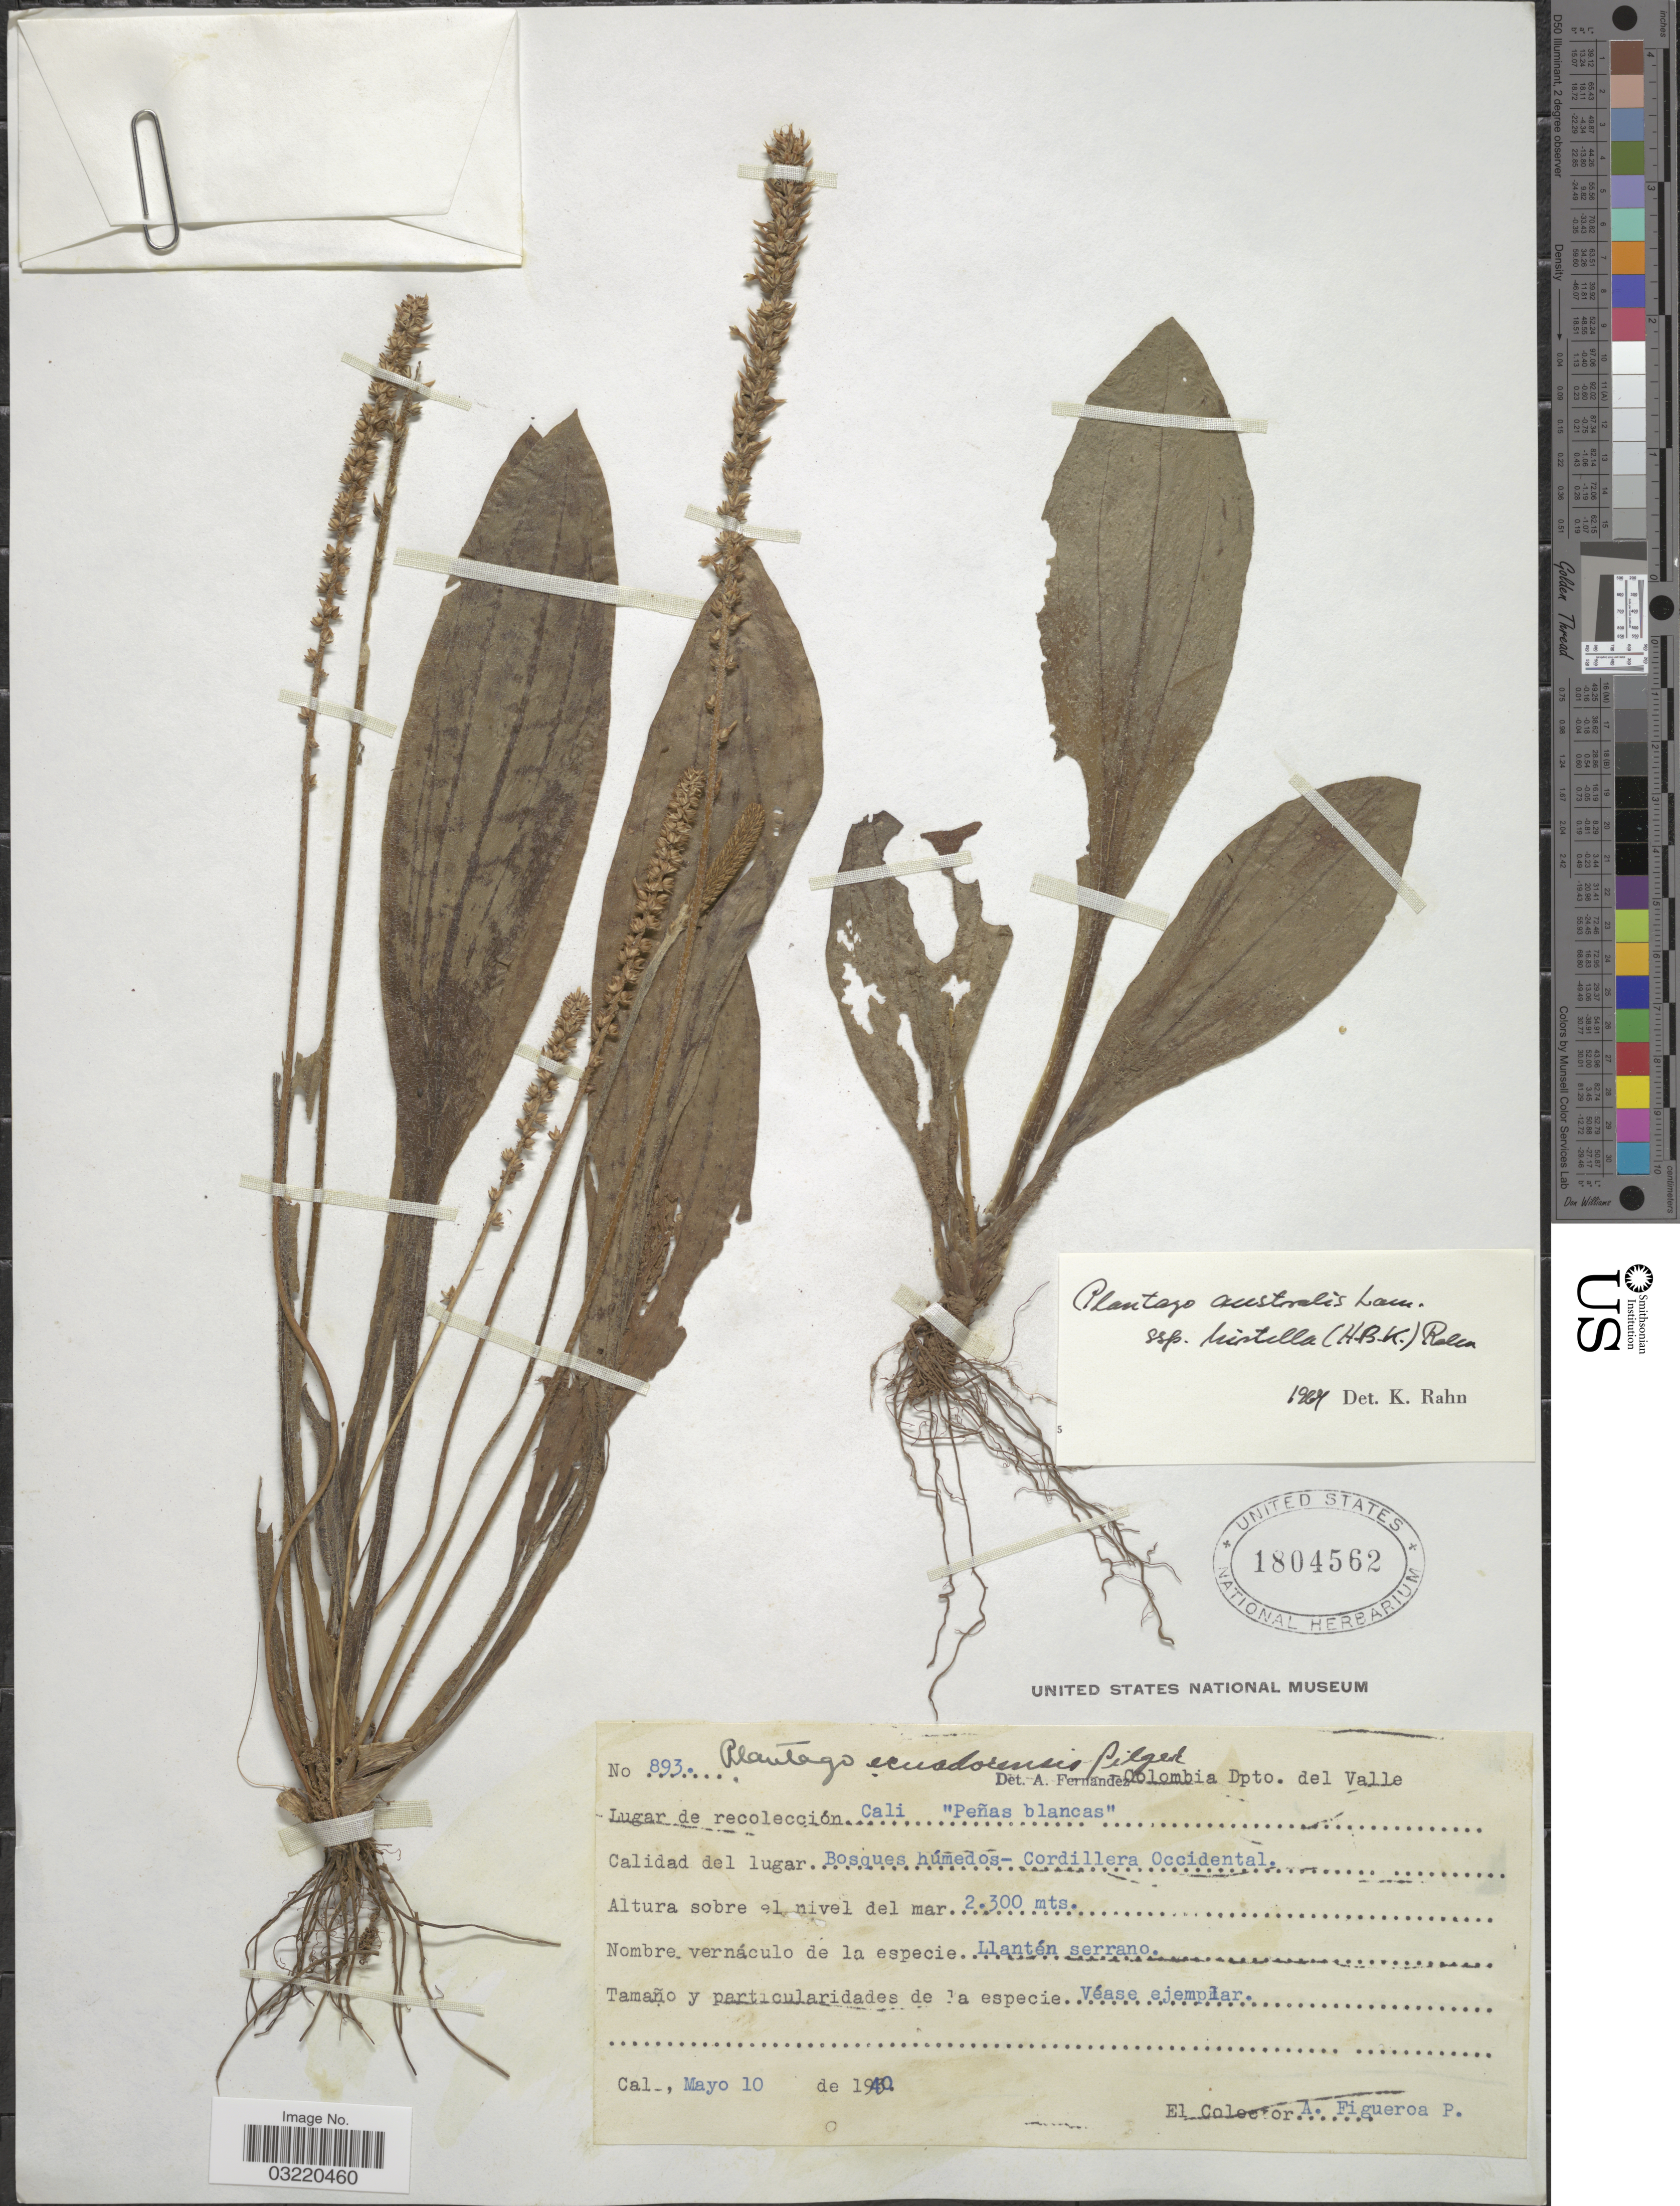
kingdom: Plantae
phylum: Tracheophyta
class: Magnoliopsida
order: Lamiales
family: Plantaginaceae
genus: Plantago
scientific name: Plantago australis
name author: Lam.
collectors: A. Figueroa-Potes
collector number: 893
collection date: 1940-05-10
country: Colombia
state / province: Valle del Cauca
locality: Dpto. del Valle. Cali "Peñas blancas". Cordillera Occidental.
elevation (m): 2300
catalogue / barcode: US 1804562